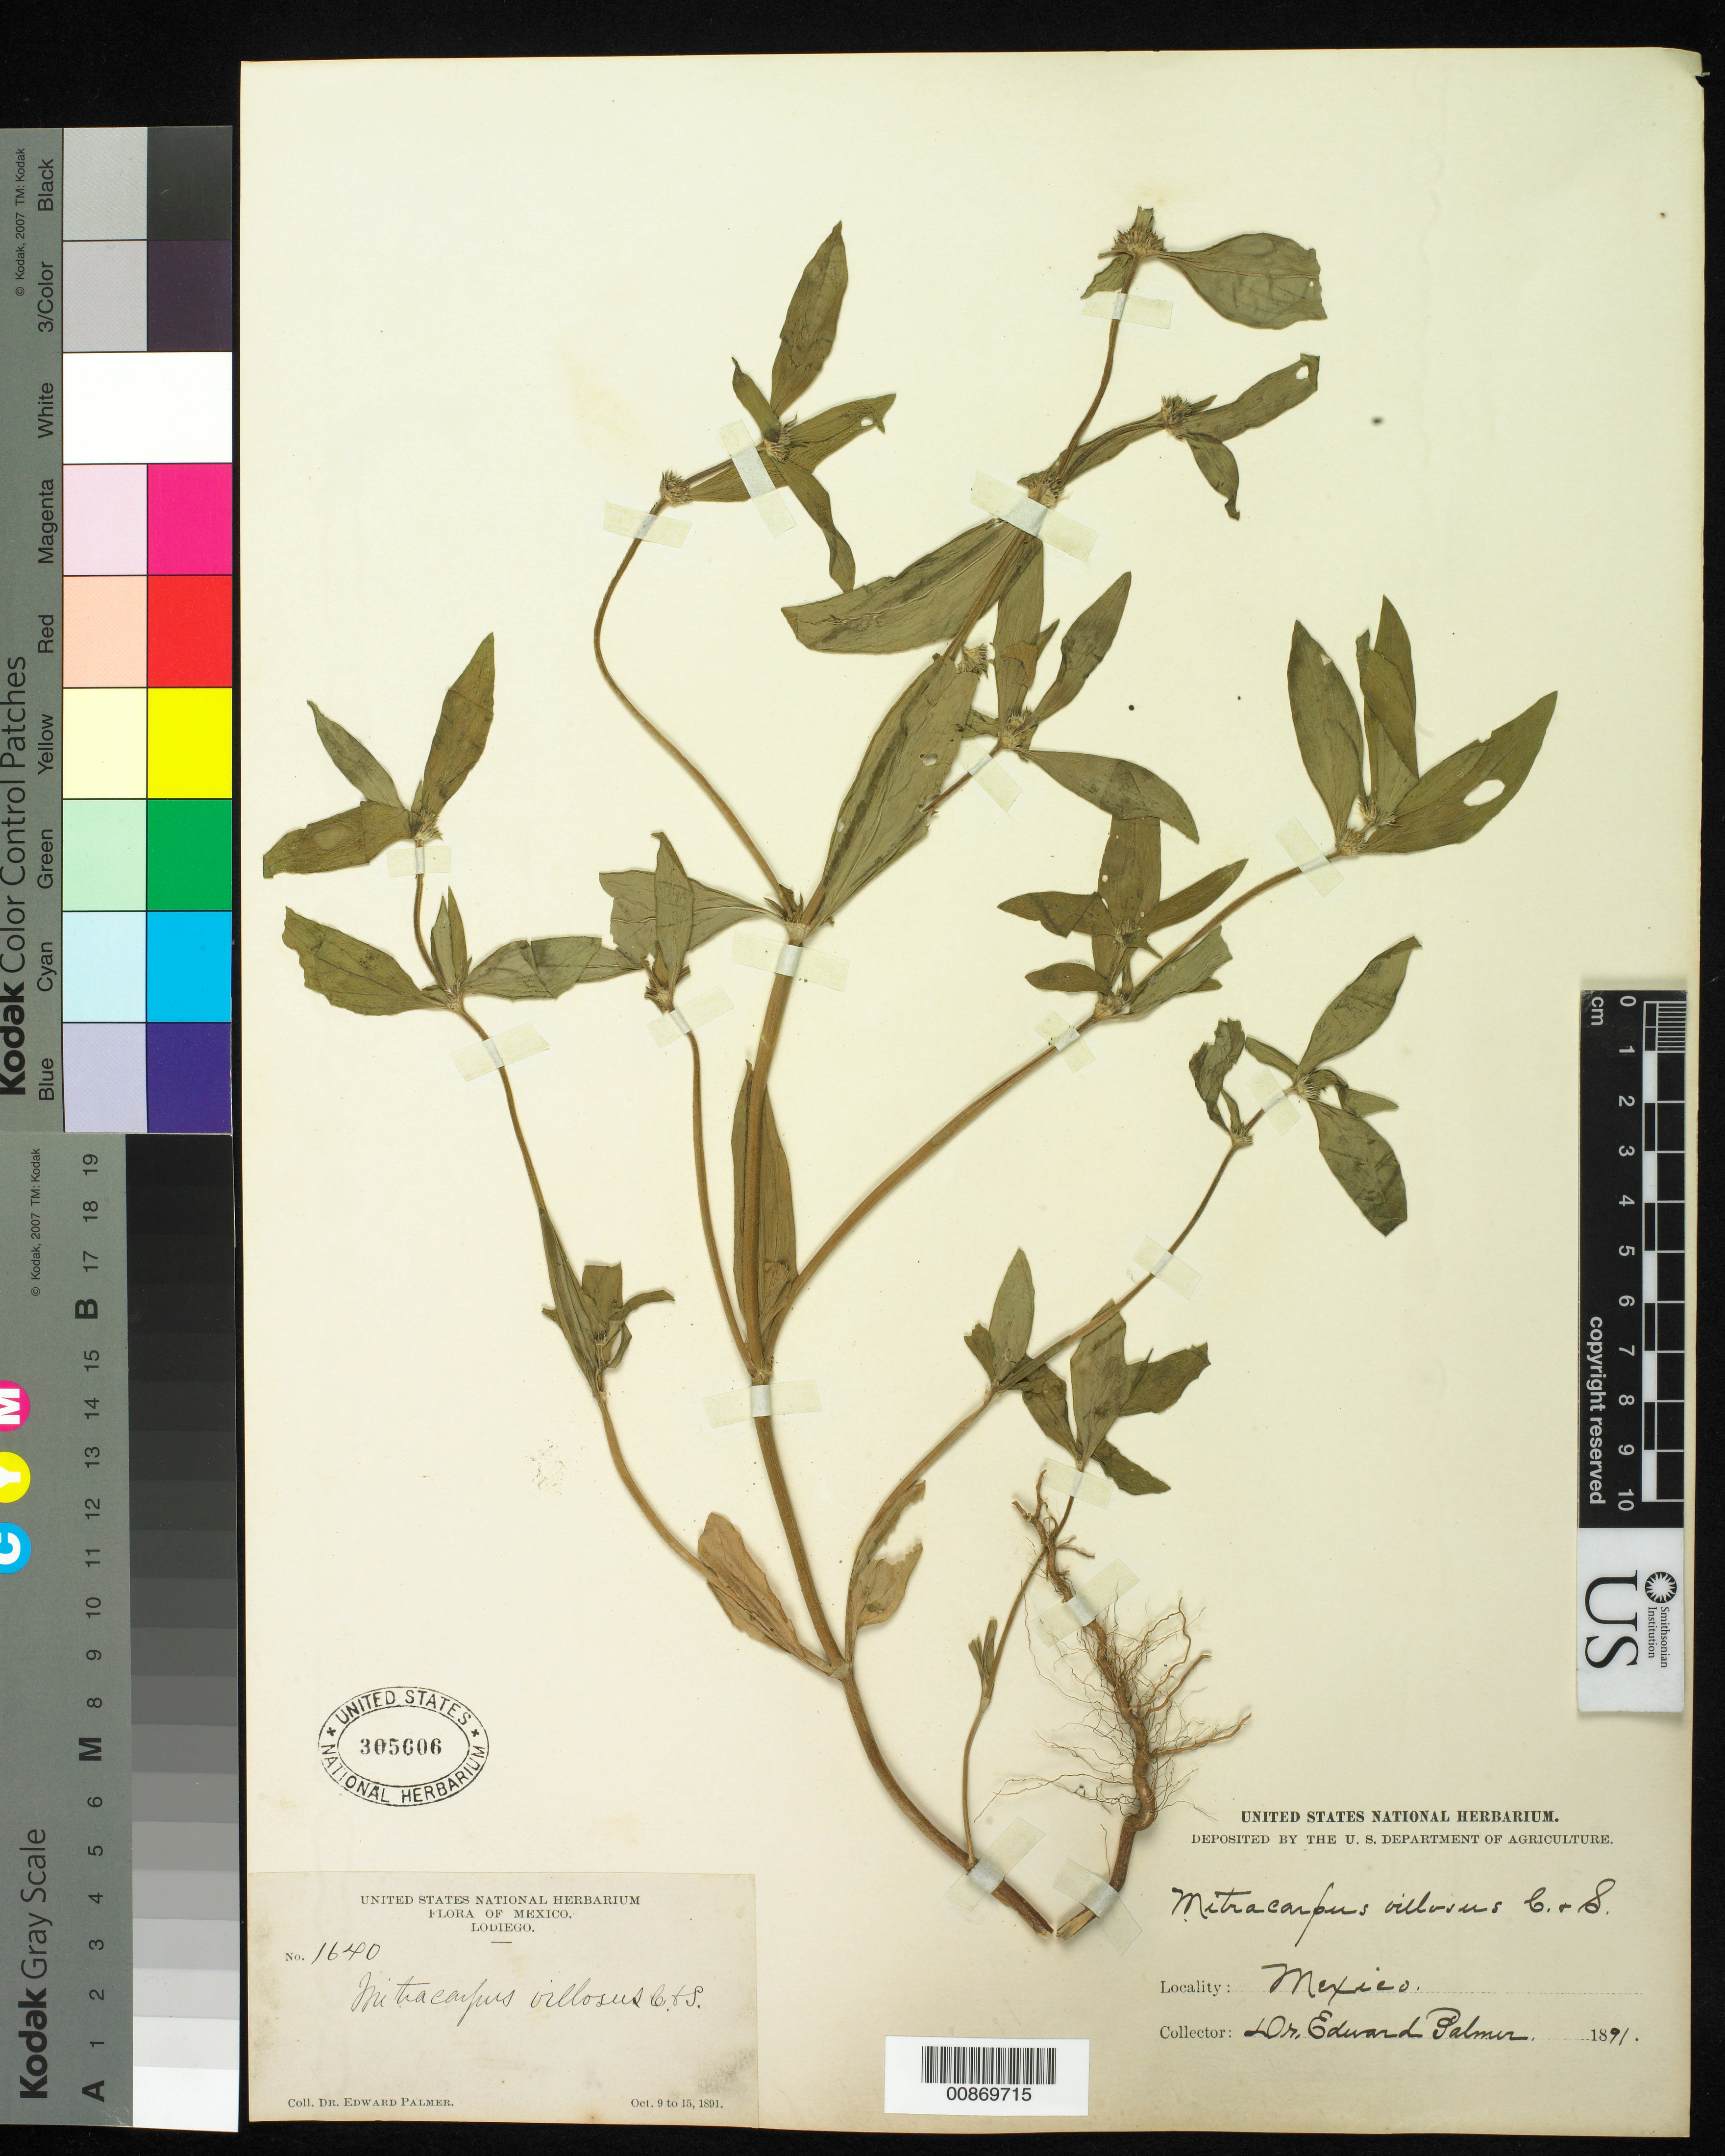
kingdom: Plantae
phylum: Tracheophyta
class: Magnoliopsida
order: Gentianales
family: Rubiaceae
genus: Mitracarpus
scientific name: Mitracarpus villosus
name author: (Sw.) DC.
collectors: E. Palmer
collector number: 1640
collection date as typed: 09 Oct 1891 to 15 Oct 1891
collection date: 1891-10-09/1891-10-15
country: Mexico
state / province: Sinaloa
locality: Lodiego, Sinaloa.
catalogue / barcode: US 305606